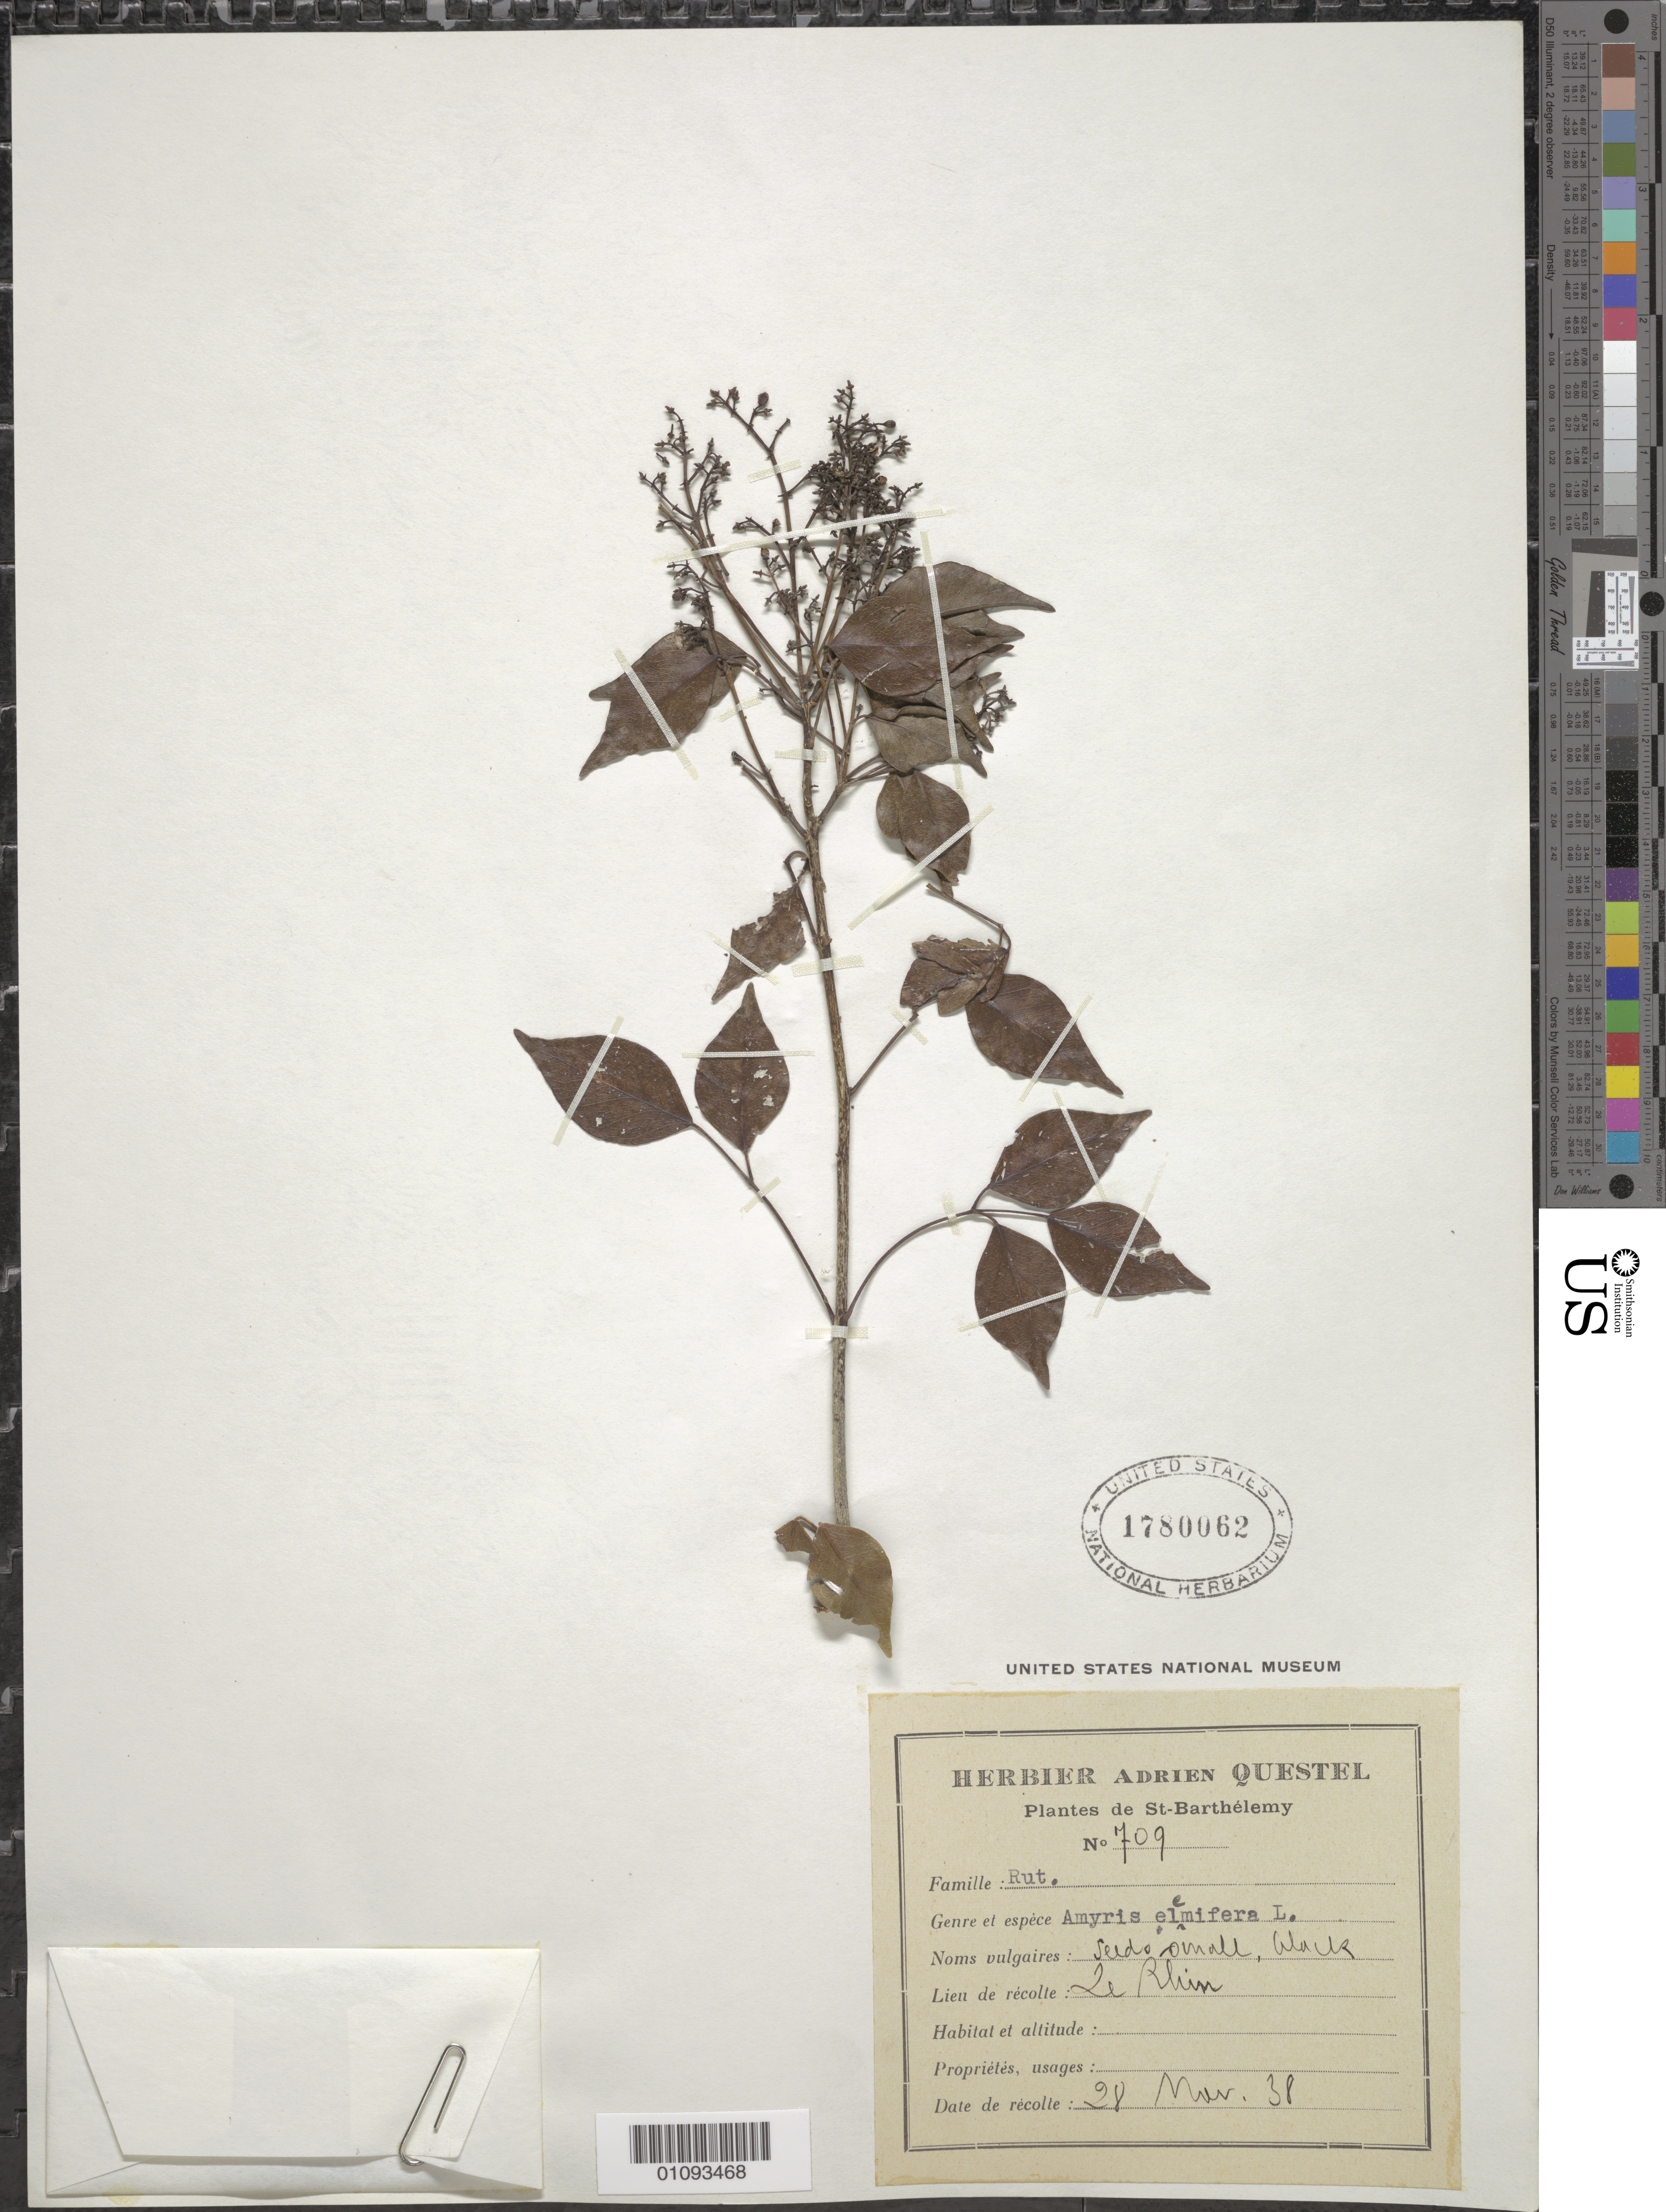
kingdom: Plantae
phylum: Tracheophyta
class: Magnoliopsida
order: Sapindales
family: Rutaceae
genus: Amyris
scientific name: Amyris elemifera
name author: L.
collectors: A. Questel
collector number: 709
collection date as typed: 28 Mar 1938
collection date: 1938-03-28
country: Saint Barthélemy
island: St. Barthélemy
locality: Le Ruin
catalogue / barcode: US 1780062